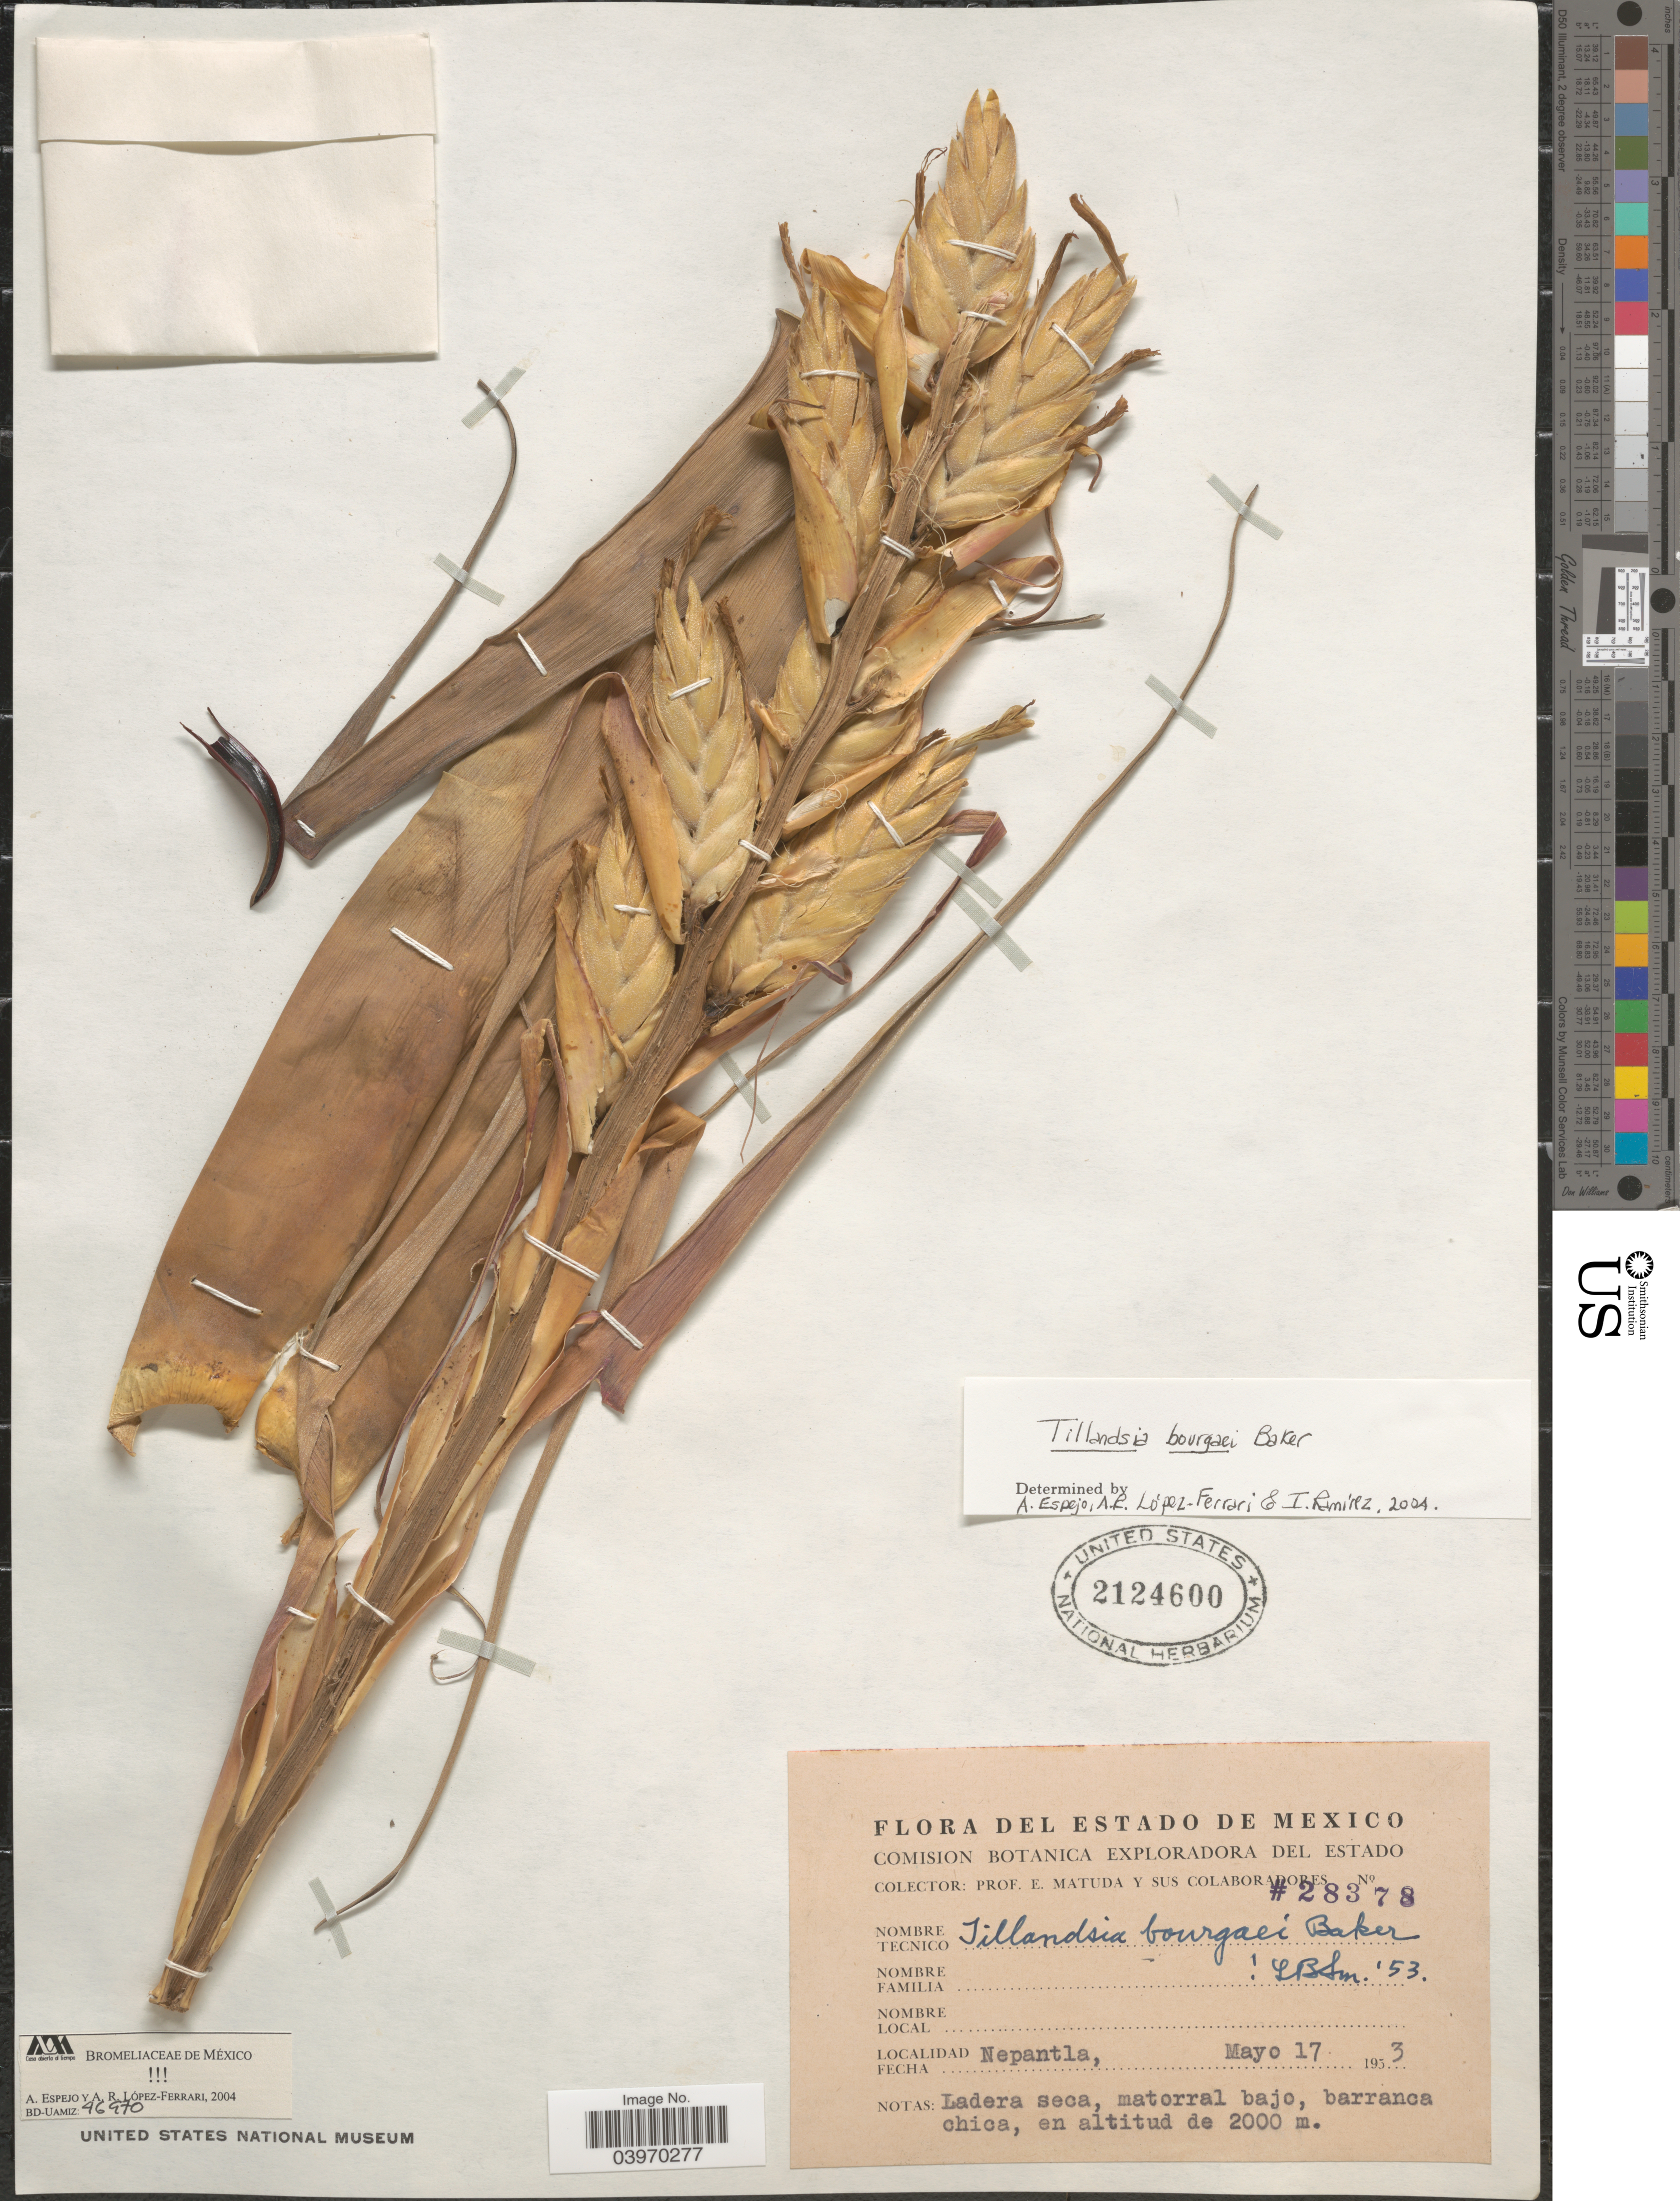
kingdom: Plantae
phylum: Tracheophyta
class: Liliopsida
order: Poales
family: Bromeliaceae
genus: Tillandsia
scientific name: Tillandsia bourgaei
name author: Baker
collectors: E. Matuda & Sus Colaboradores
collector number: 28378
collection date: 1953-05-17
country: Mexico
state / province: México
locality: Nepantla.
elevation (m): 2000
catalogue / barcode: US 2124600